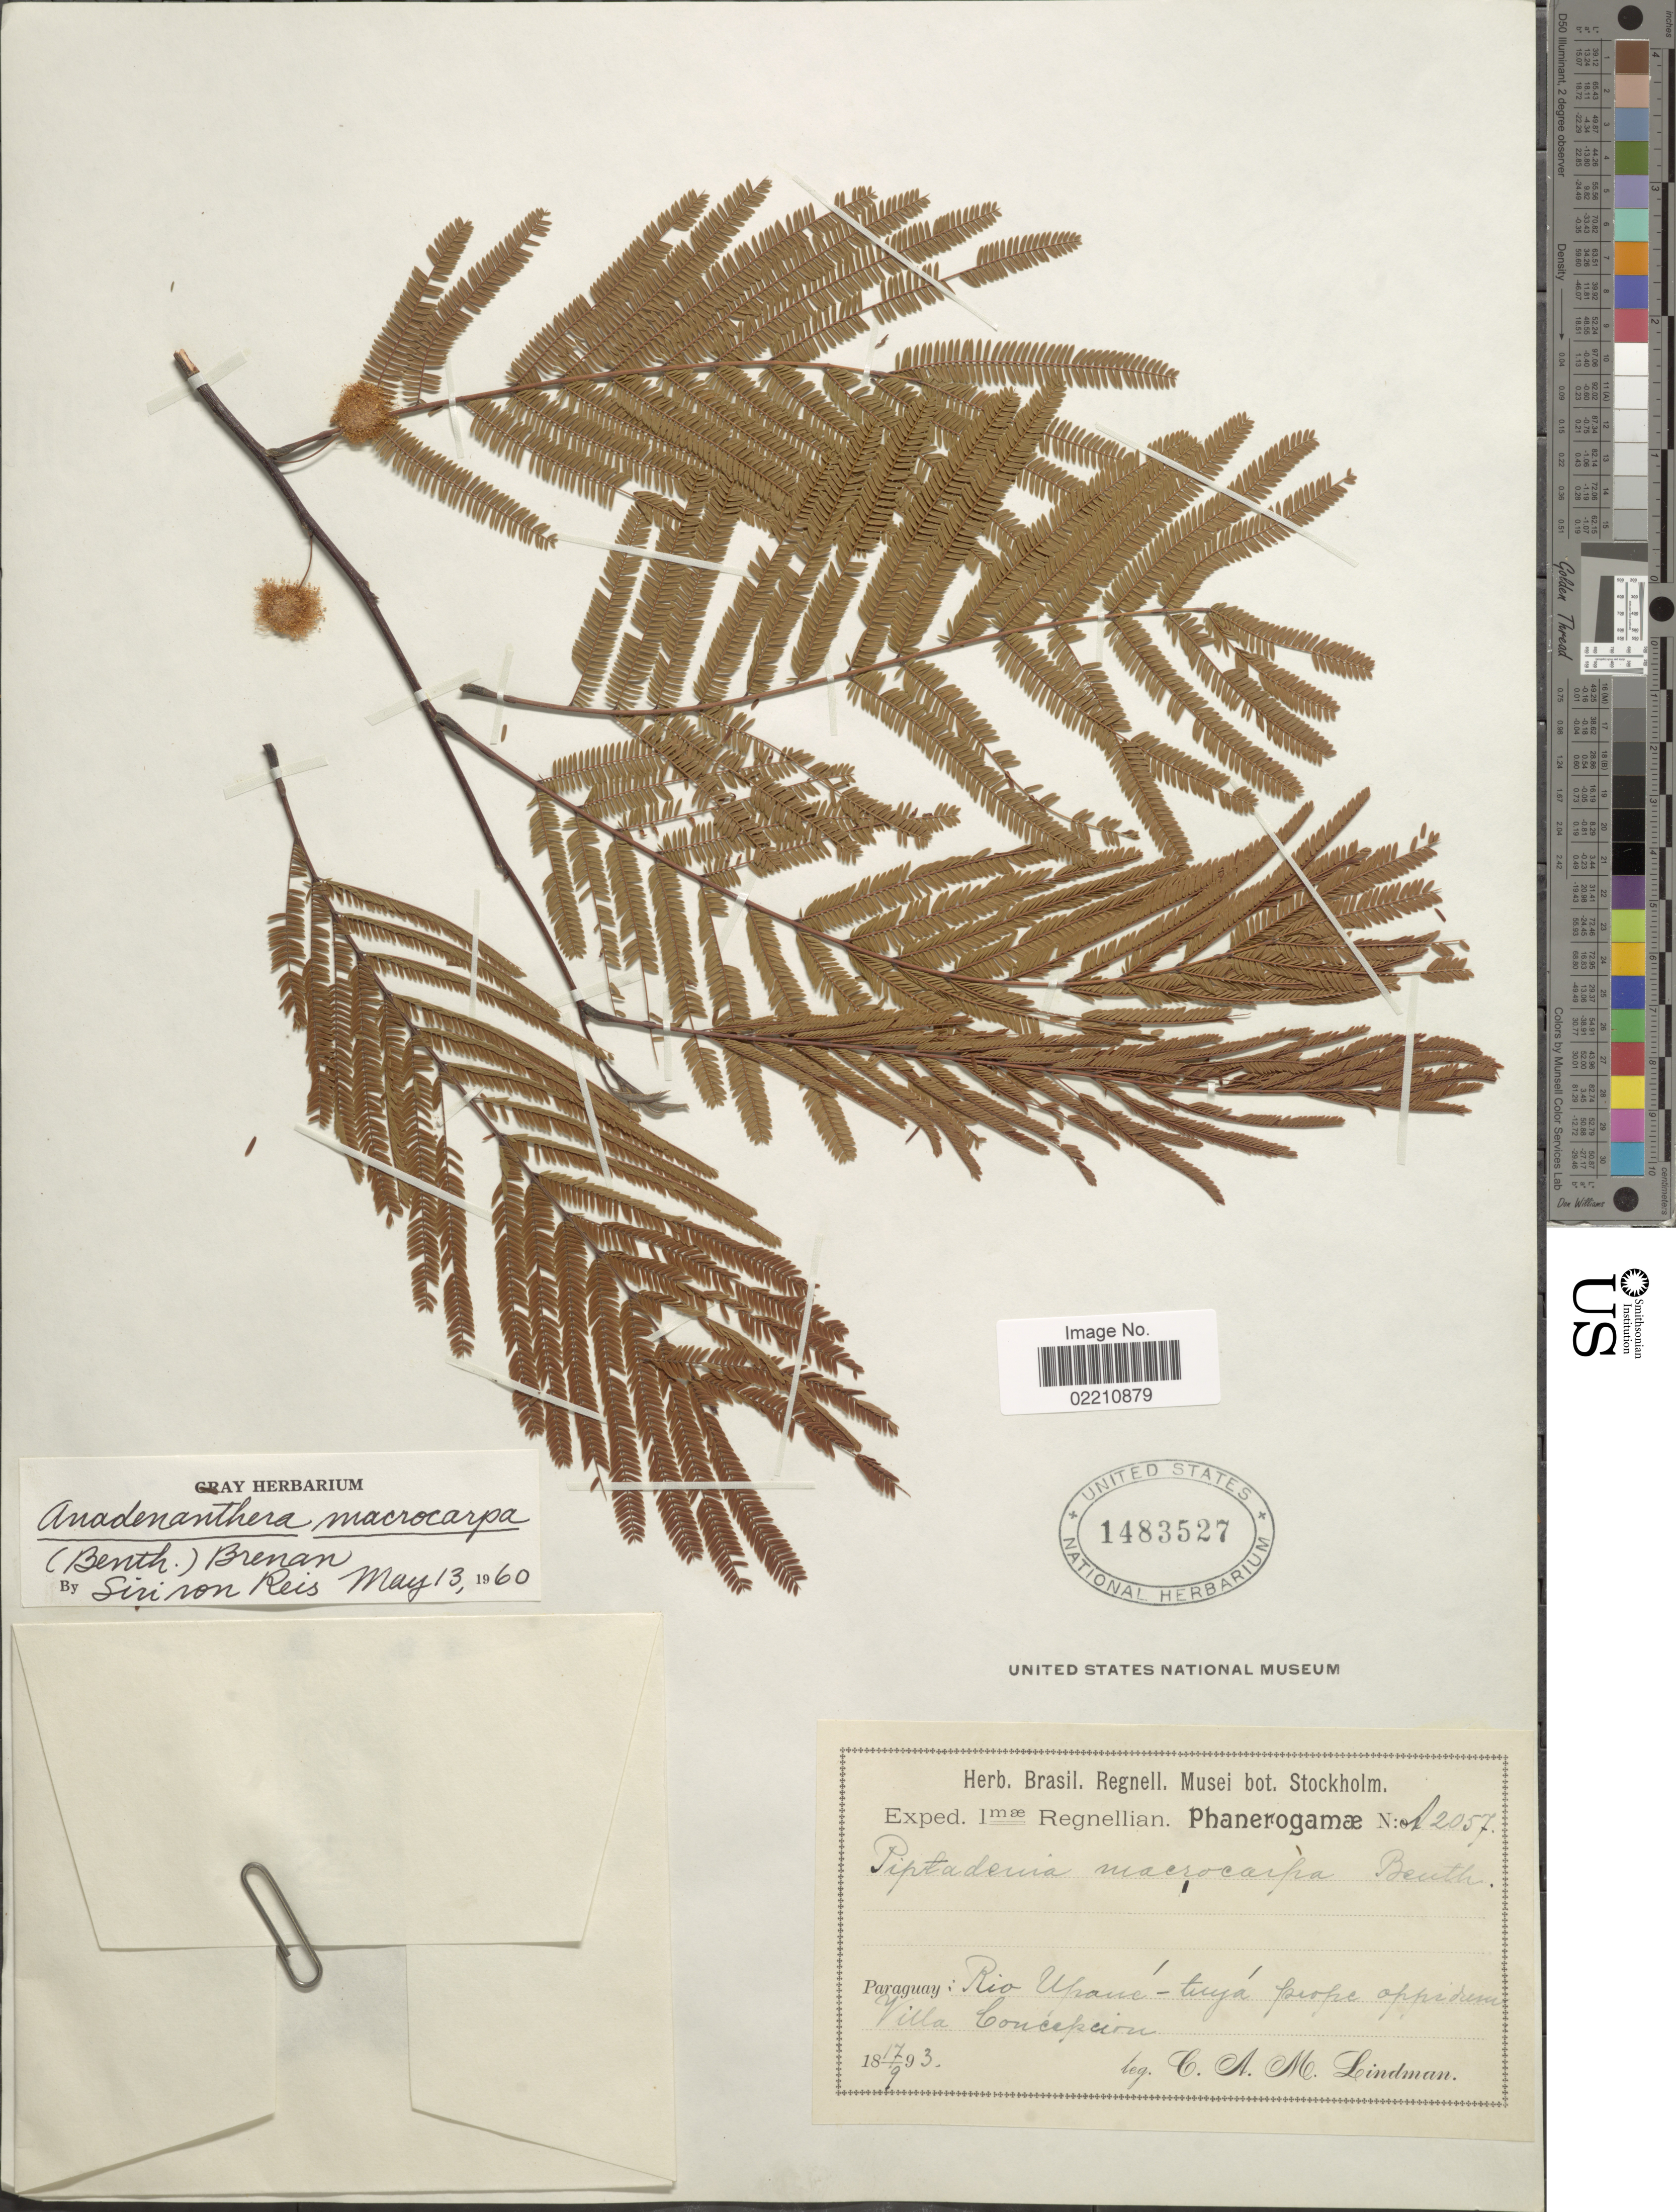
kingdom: Plantae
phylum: Tracheophyta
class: Magnoliopsida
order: Fabales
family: Fabaceae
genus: Anadenanthera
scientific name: Anadenanthera macrocarpa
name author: (Benth.) Brenan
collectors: C. A. M. Lindman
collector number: A2057*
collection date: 1893-09-17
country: Paraguay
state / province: Concepcion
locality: Rio Upané - tuyá prope Villa Concepcion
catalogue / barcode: US 1483527